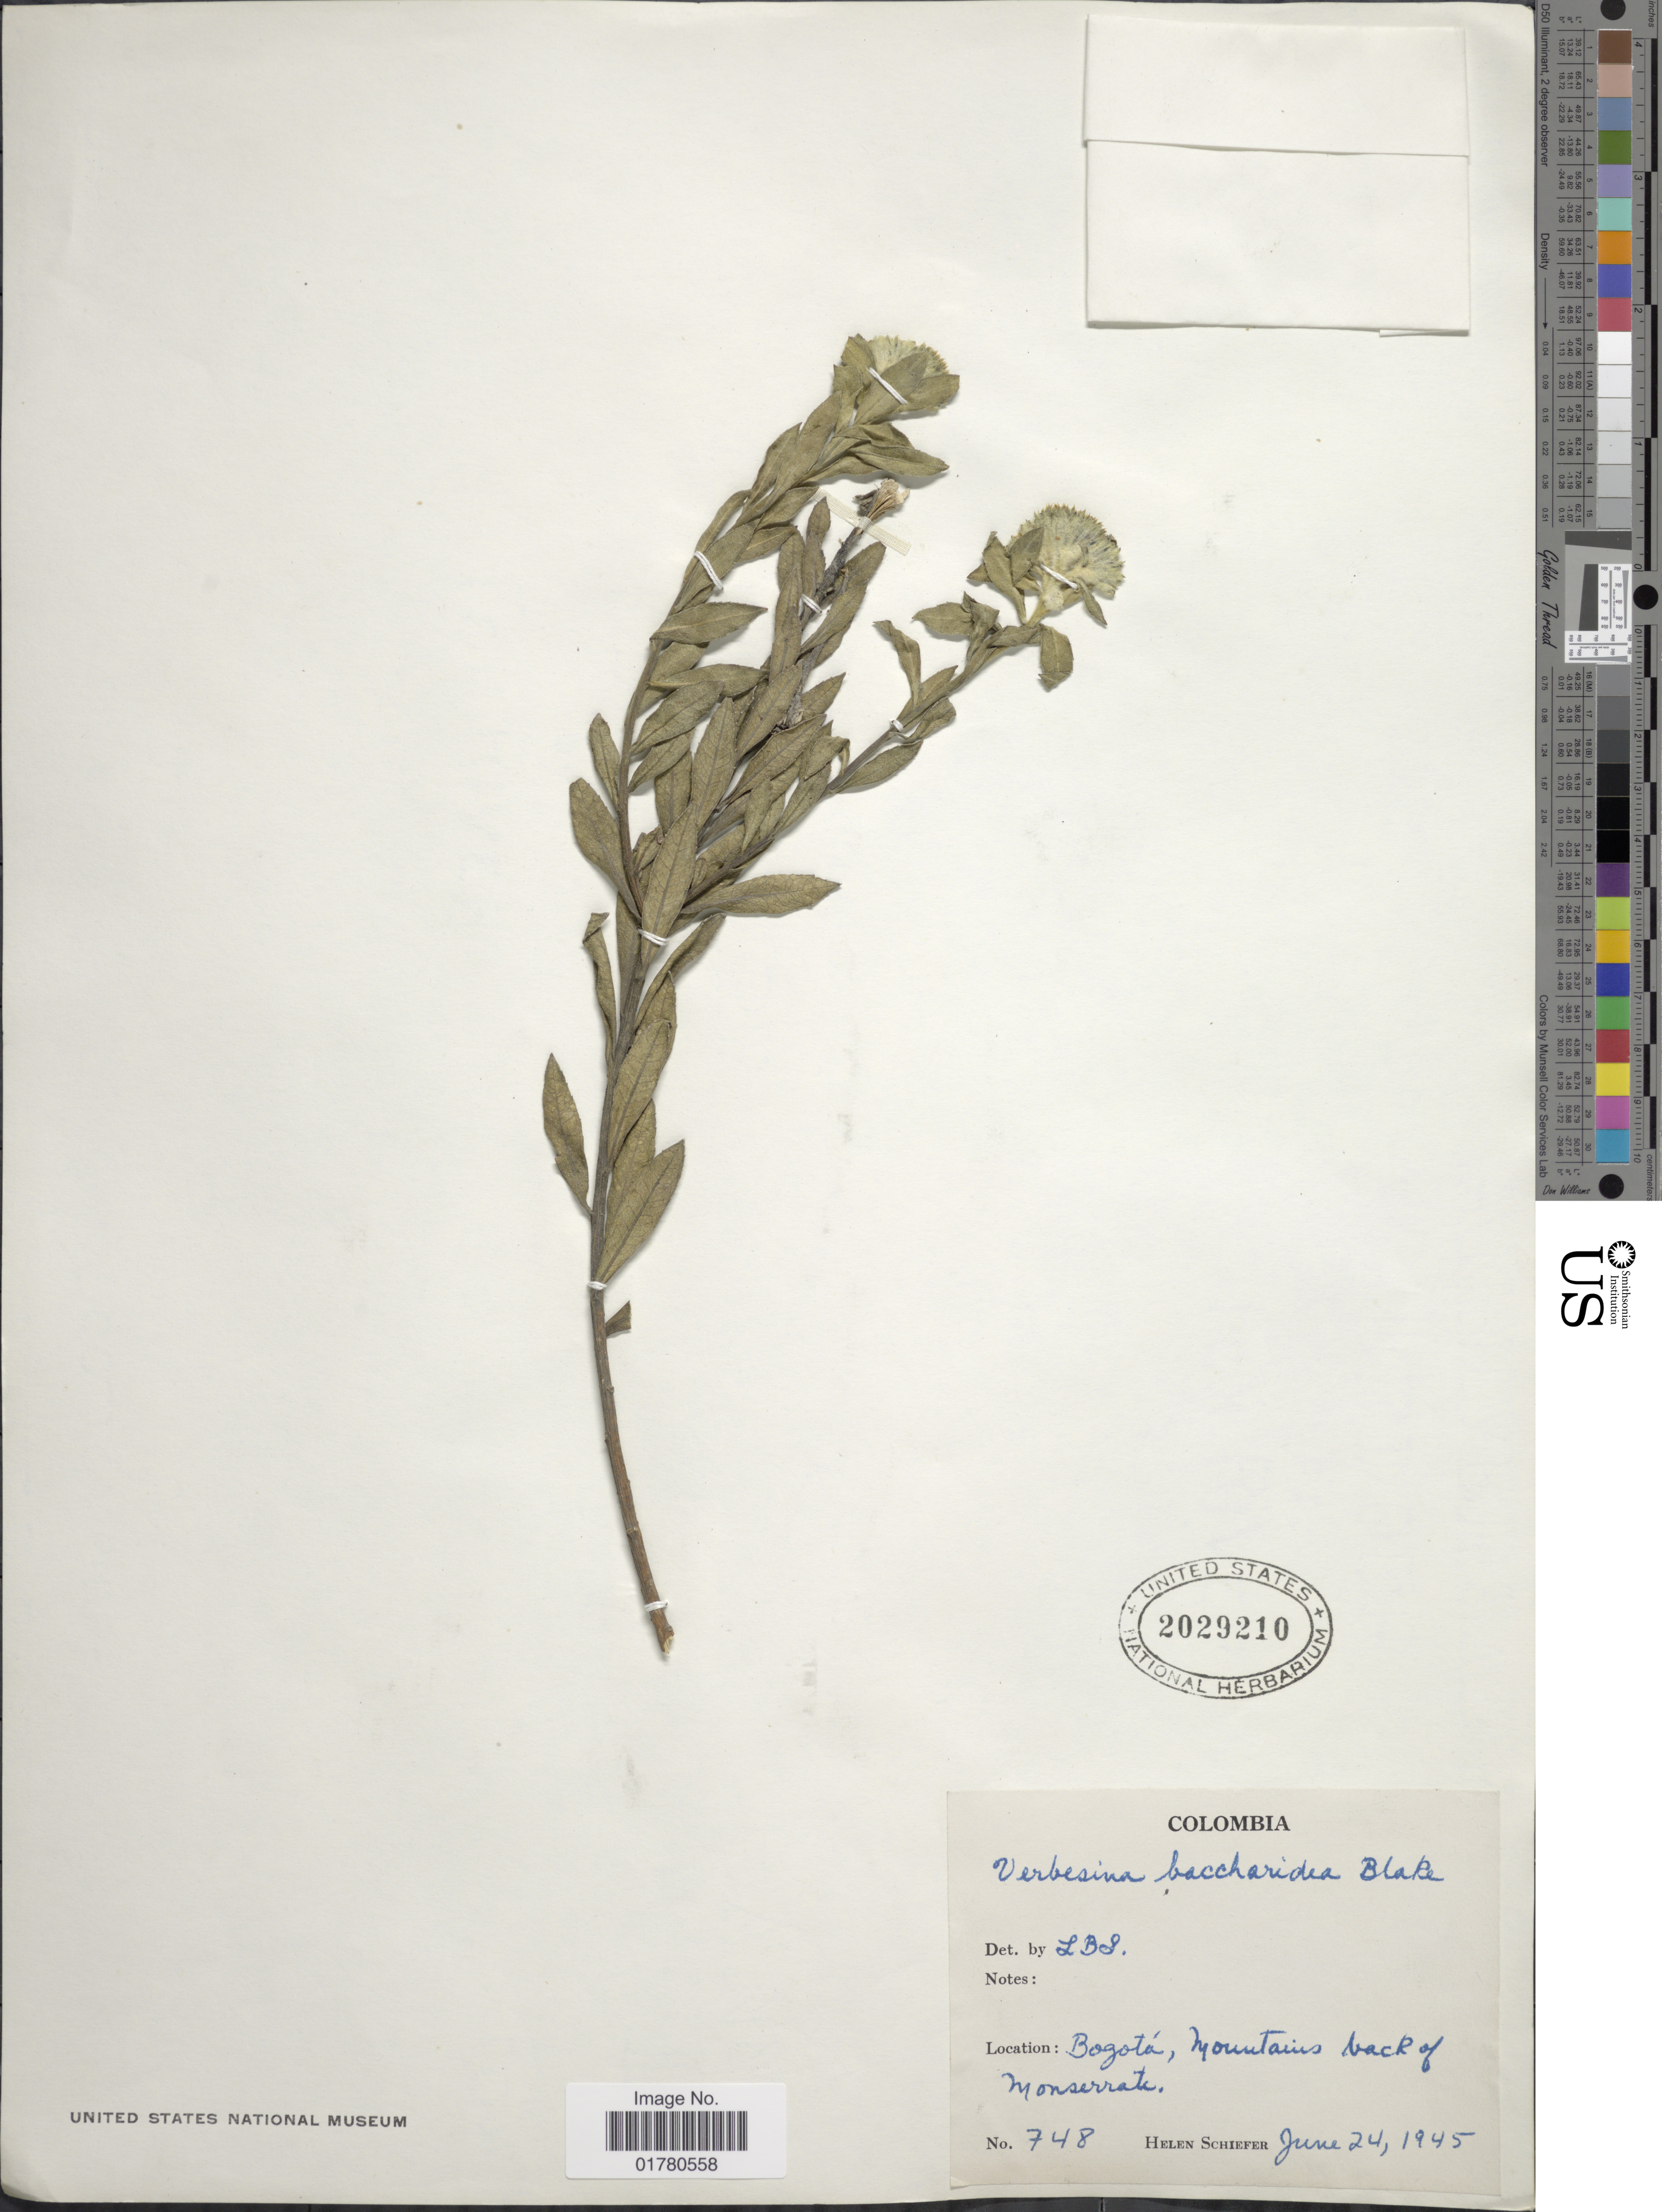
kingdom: Plantae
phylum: Tracheophyta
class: Magnoliopsida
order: Asterales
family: Asteraceae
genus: Verbesina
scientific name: Verbesina baccharides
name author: S.F. Blake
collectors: H. Schiefer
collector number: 748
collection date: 1945-06-24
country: Colombia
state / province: Bogota D.C.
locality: Bogotá, Mountains back of Monserrate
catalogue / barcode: US 2029210